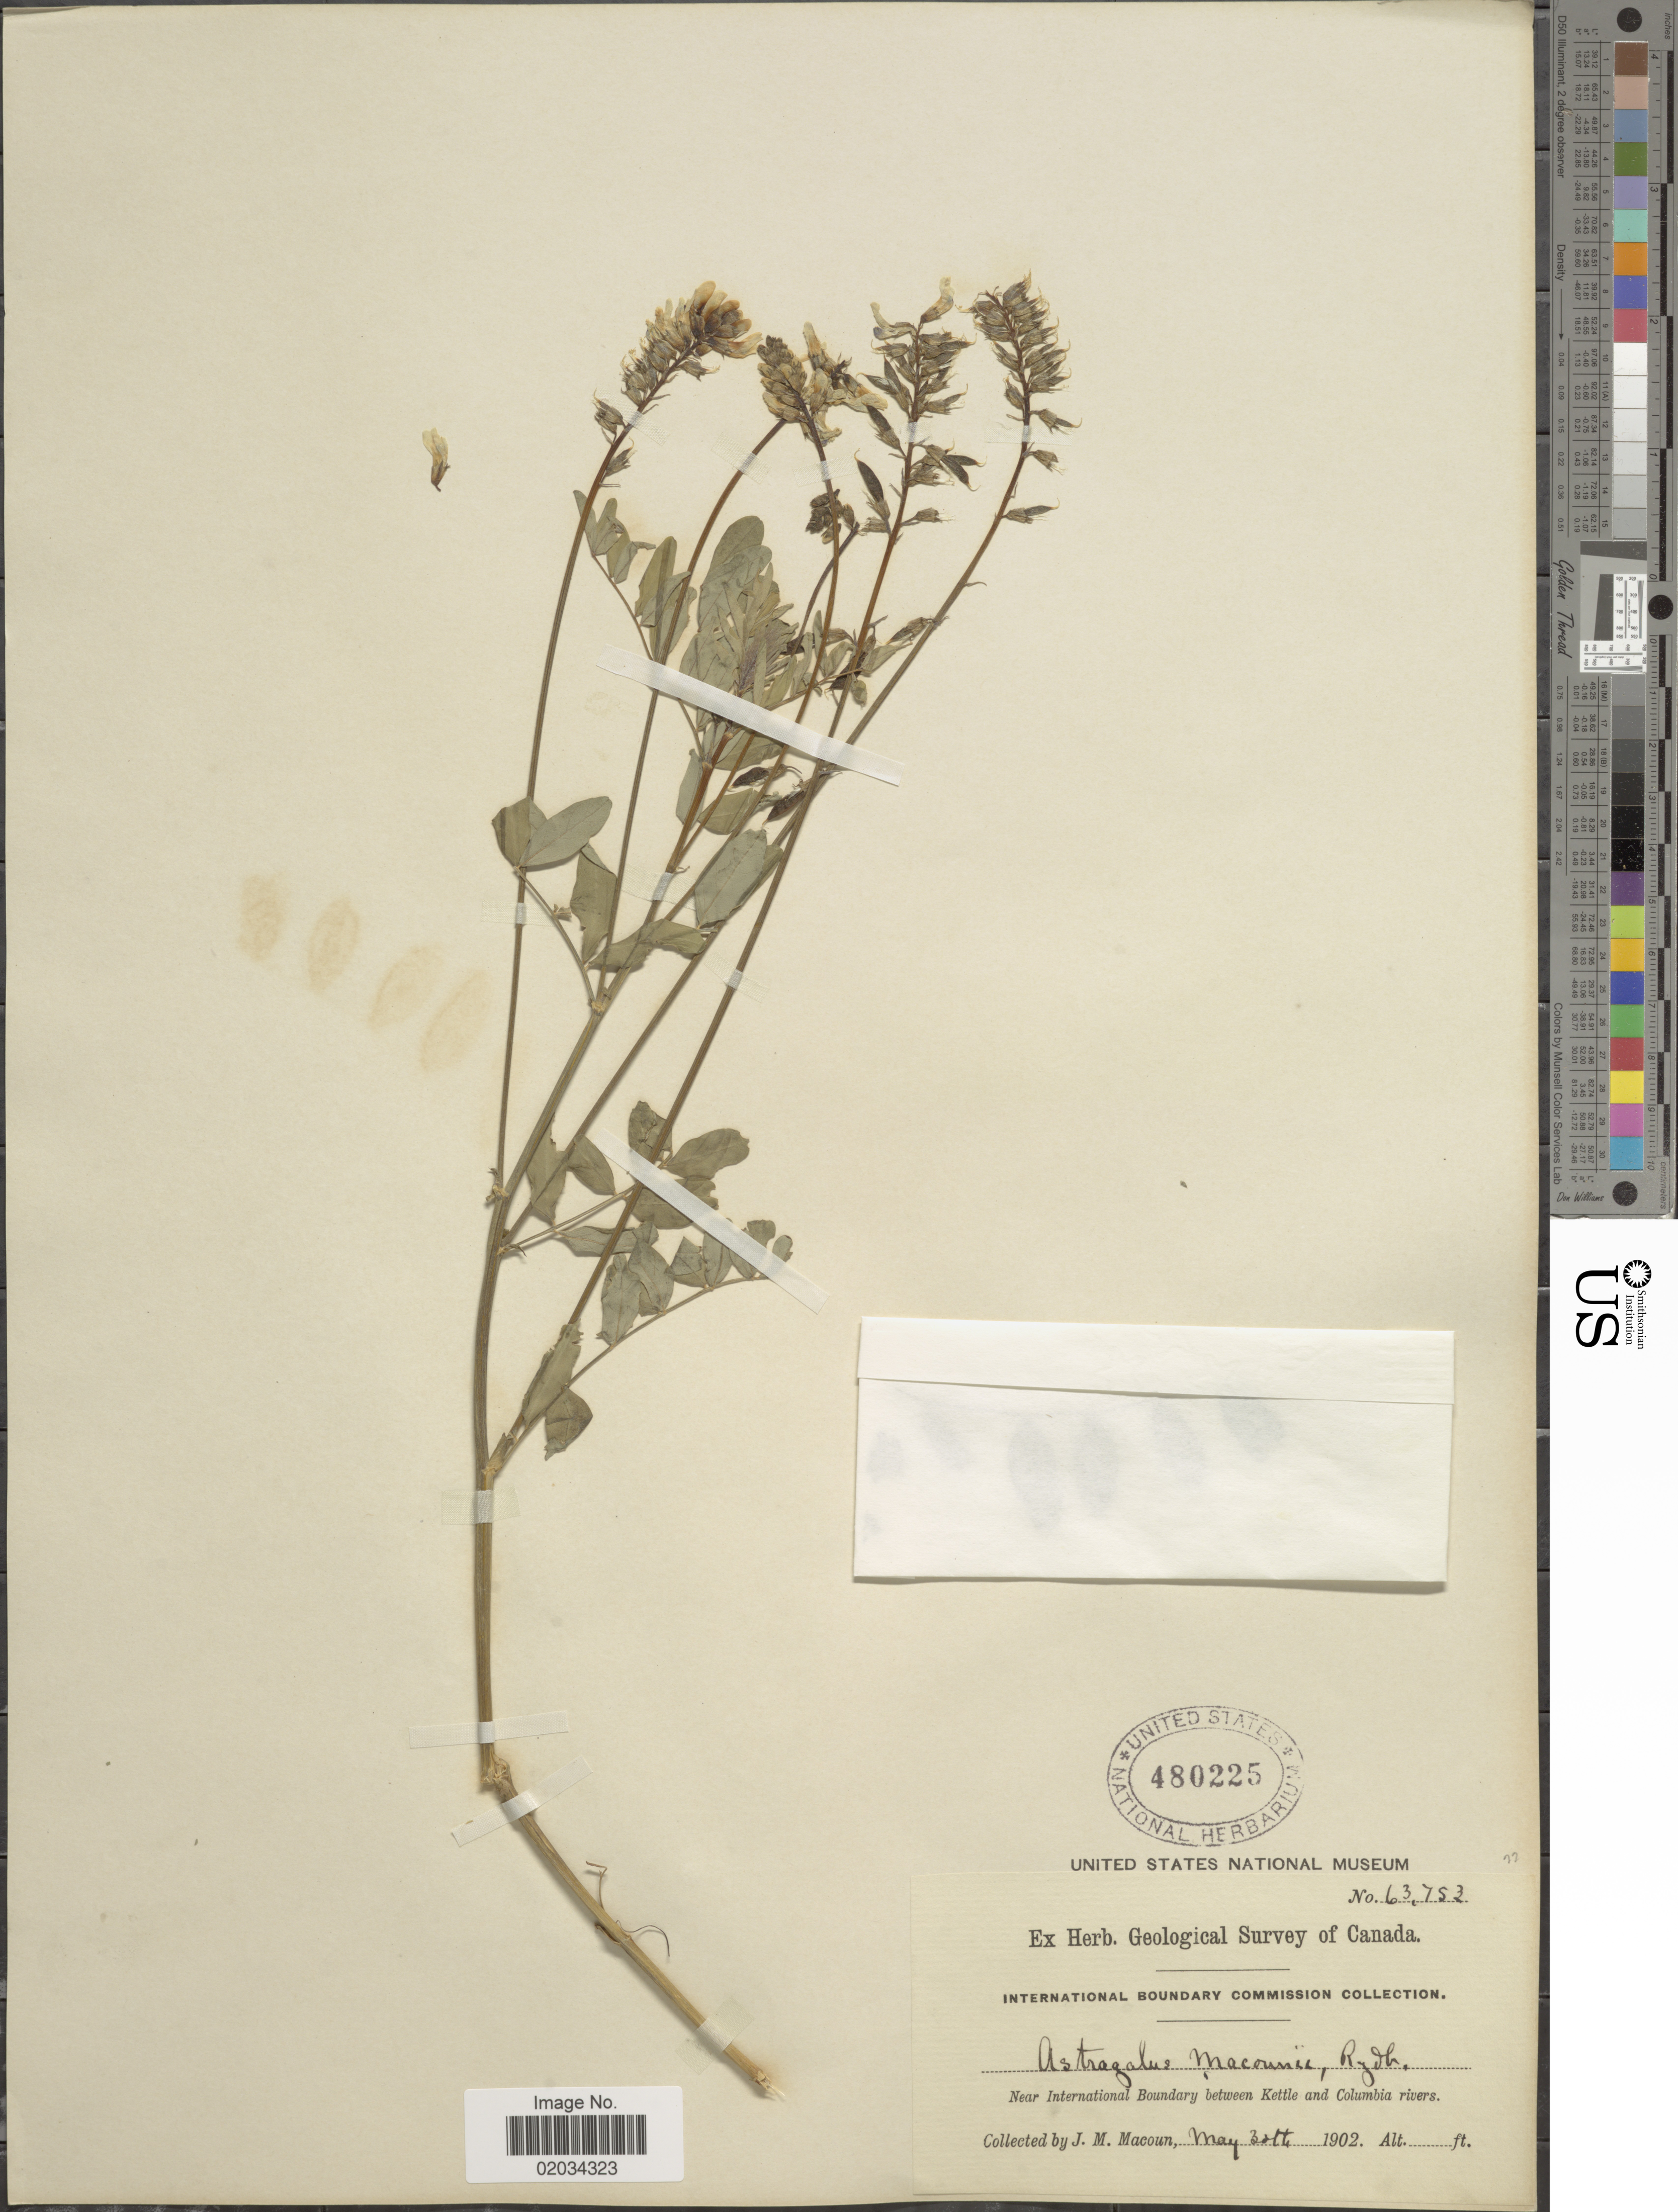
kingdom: Plantae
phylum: Tracheophyta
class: Magnoliopsida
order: Fabales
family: Fabaceae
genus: Astragalus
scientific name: Astragalus robbinsii var. minor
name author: (Hook.) Barneby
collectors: J. M. Macoun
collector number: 63753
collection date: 1902-05-30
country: Canada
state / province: British Columbia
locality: Near International Boundary between Kettle and Columbia Rivers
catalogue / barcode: US 480225